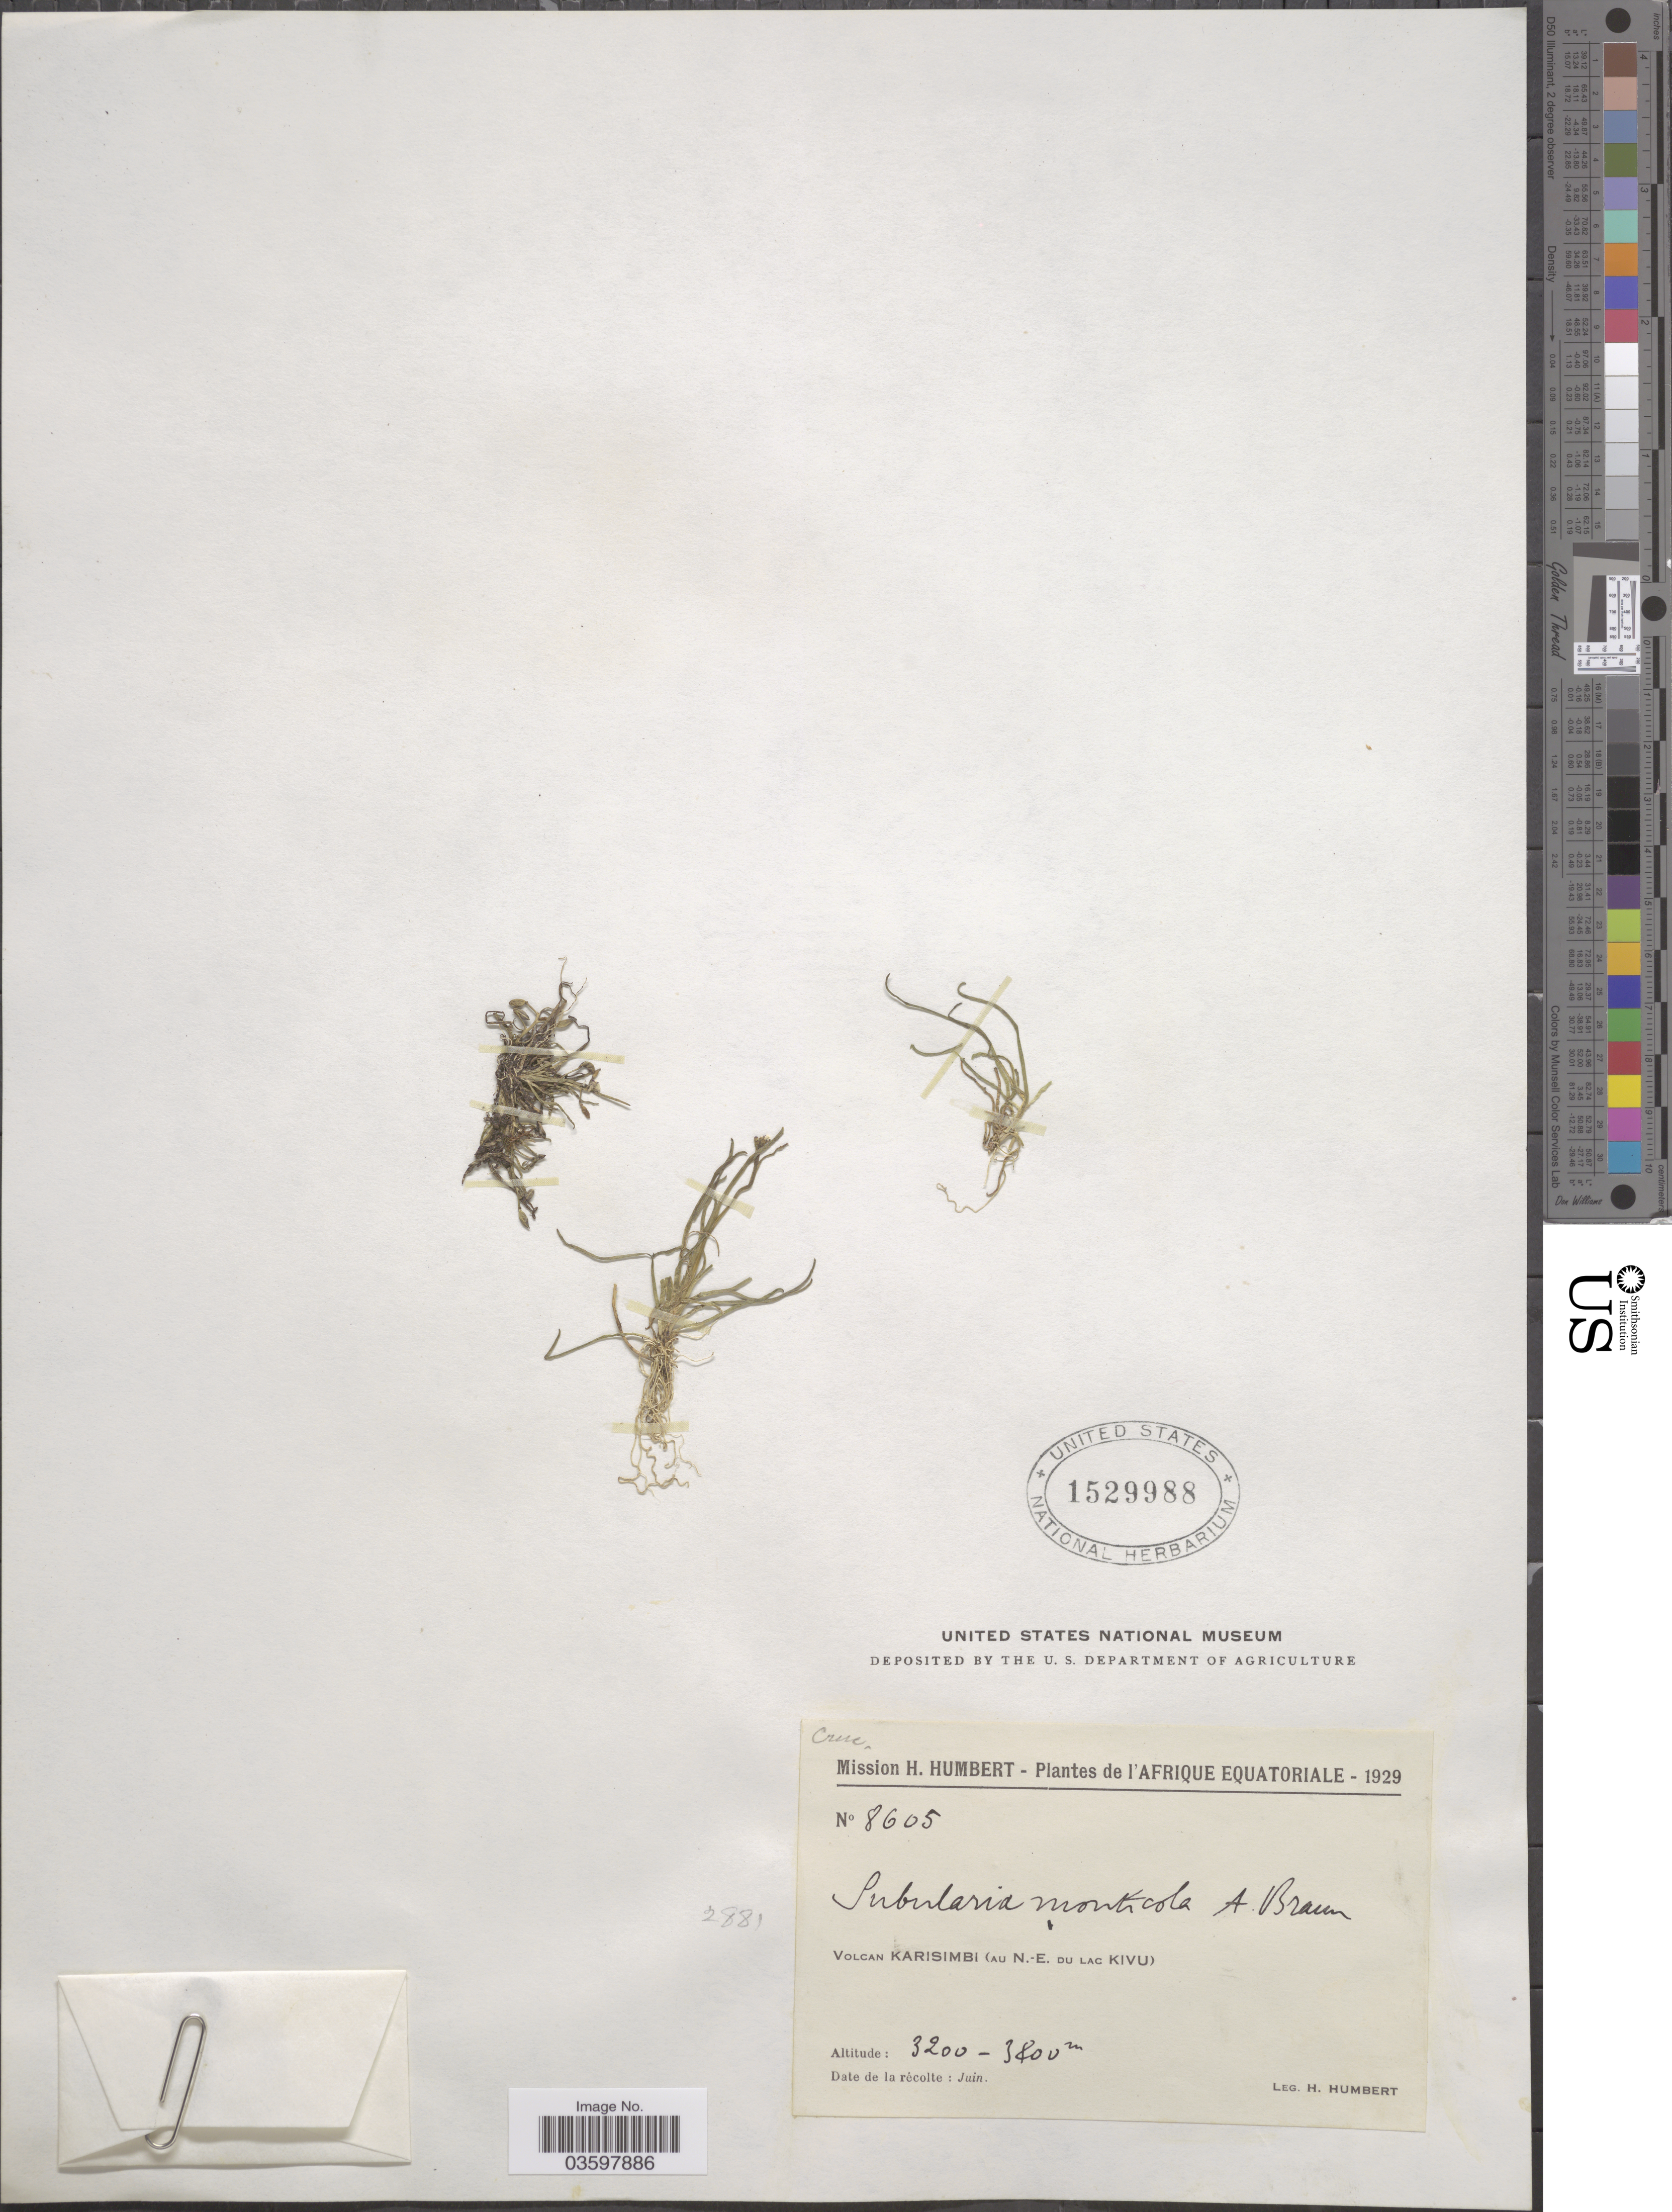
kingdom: Plantae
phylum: Tracheophyta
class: Magnoliopsida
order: Brassicales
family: Brassicaceae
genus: Subularia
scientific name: Subularia monticola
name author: A. Braun ex Schweinf.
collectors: H. Humbert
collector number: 8605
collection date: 1929-06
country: Congo, Democratic Republic of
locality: Afrique Equatoriale. Volcan Karisimbi (au. N.-E. du lac Kivu).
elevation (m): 3200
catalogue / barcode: US 1529988